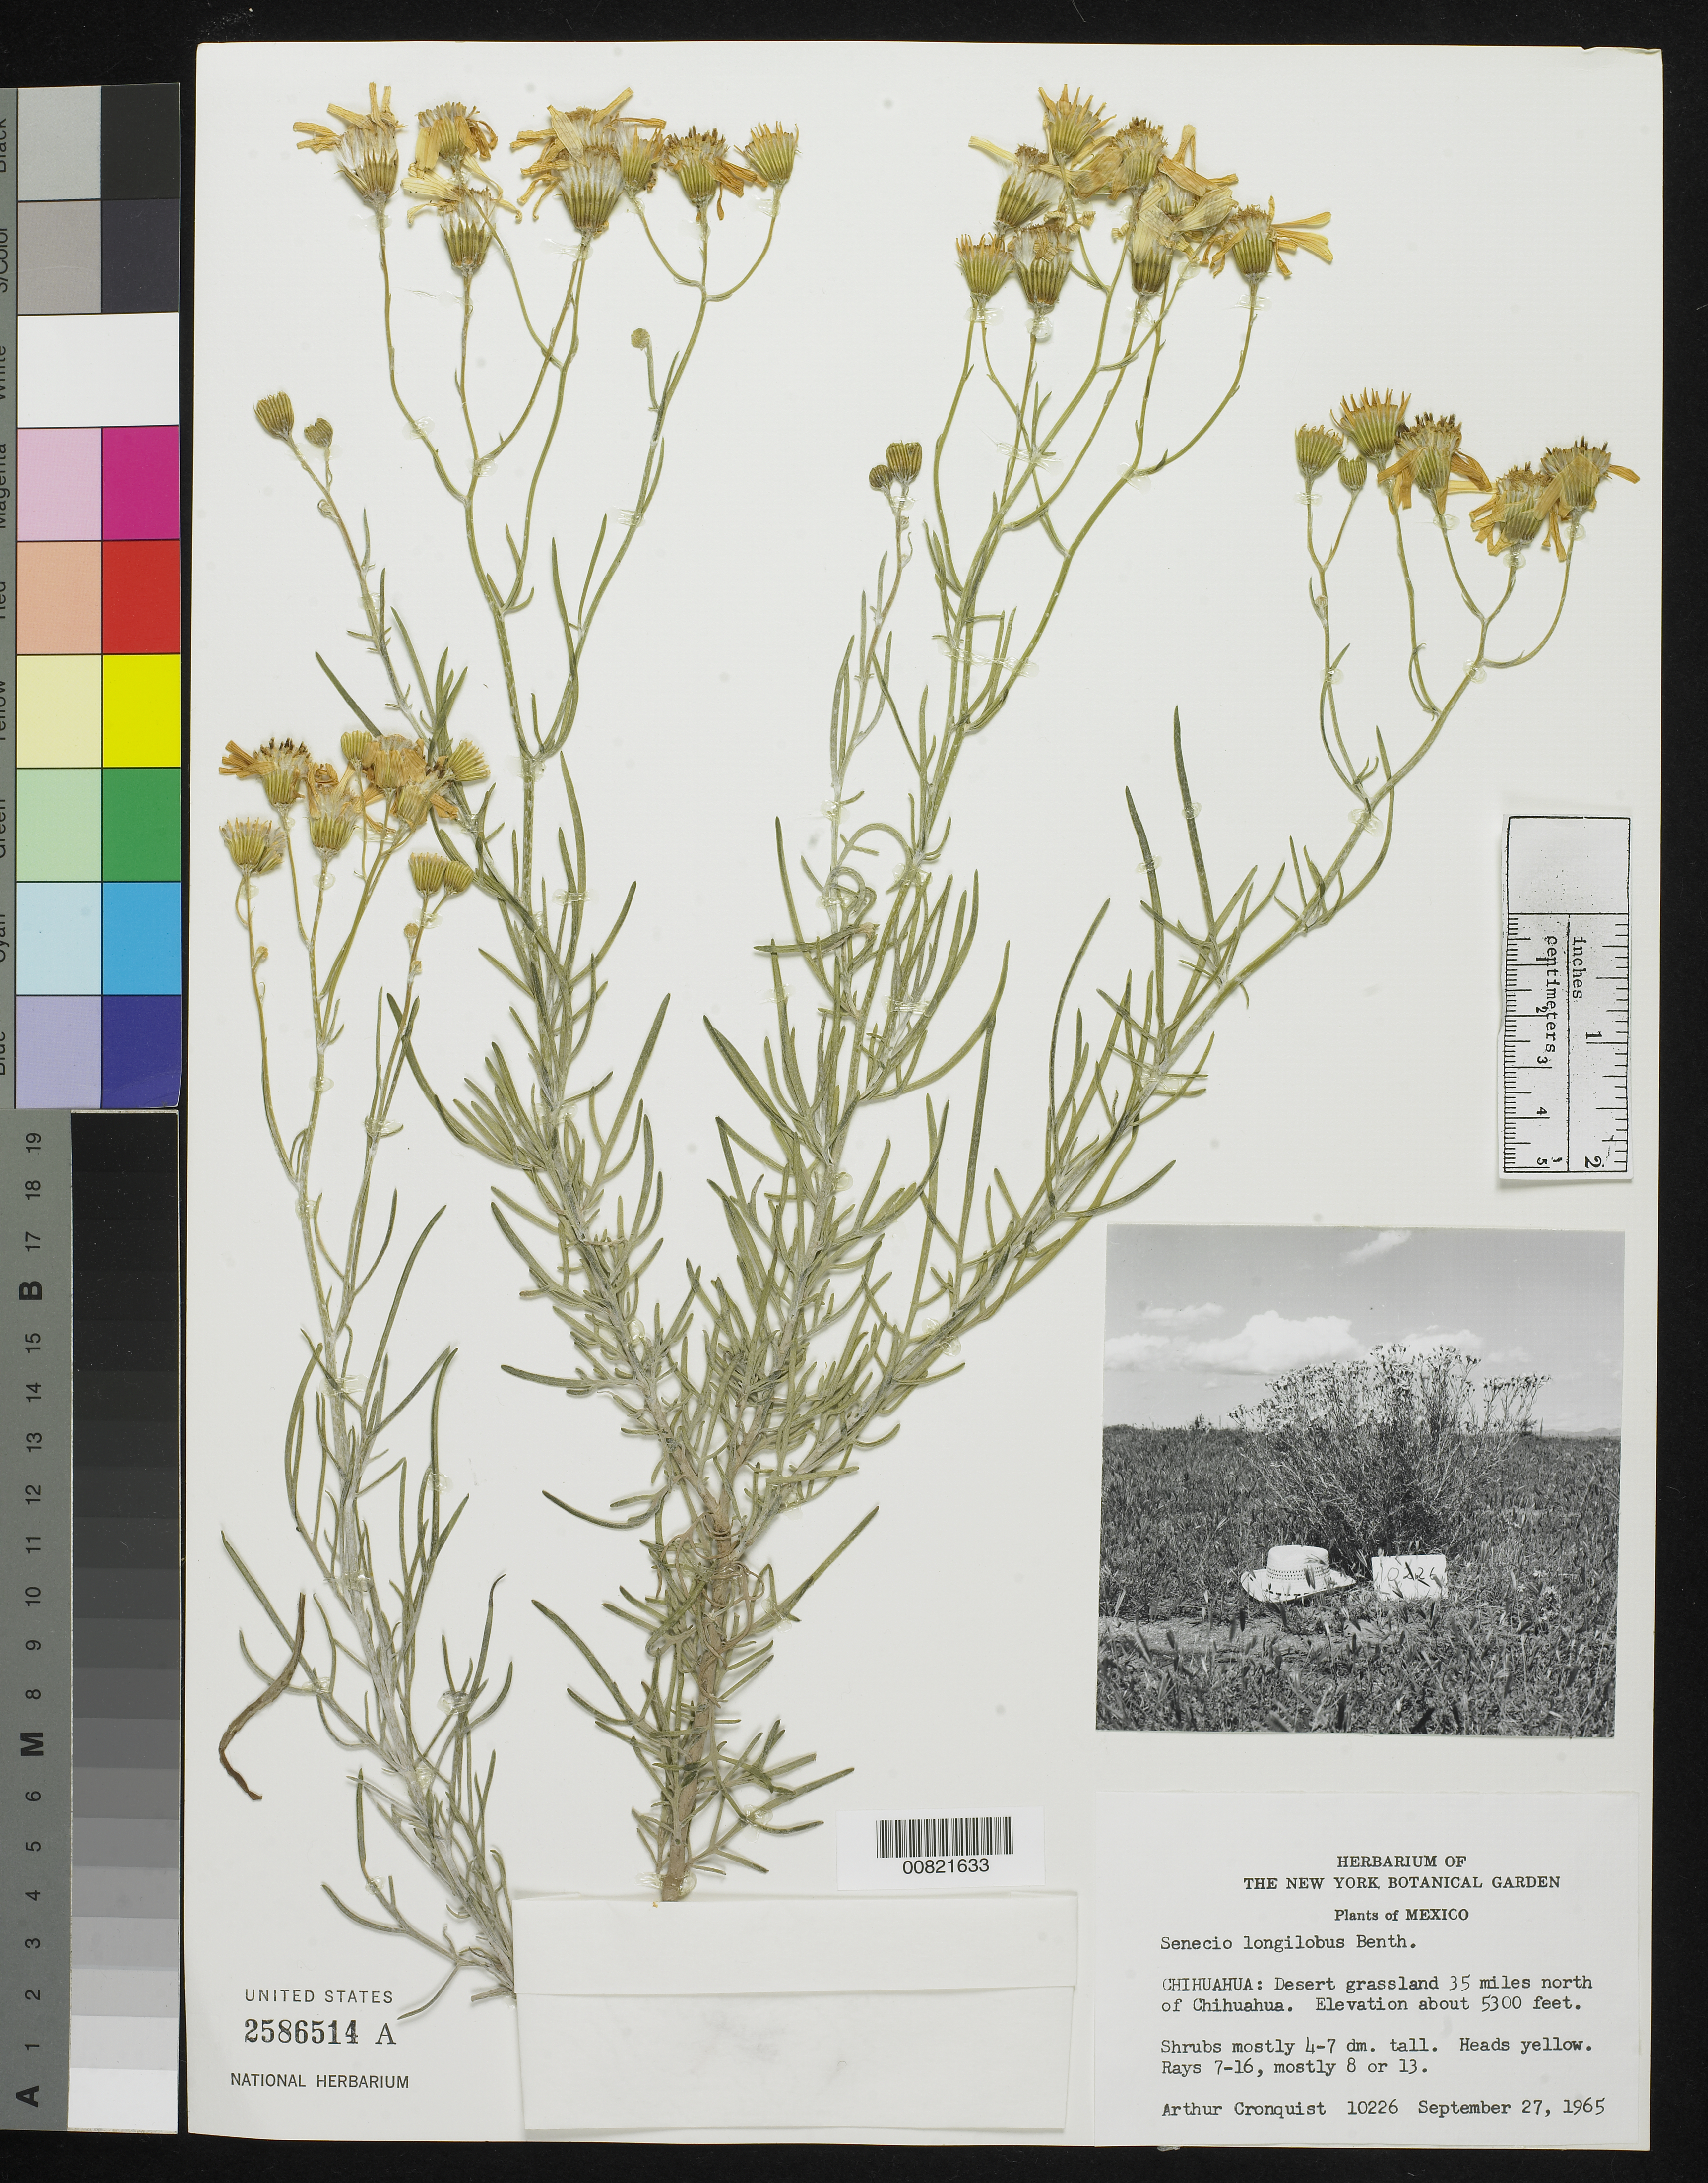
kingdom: Plantae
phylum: Tracheophyta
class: Magnoliopsida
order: Asterales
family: Asteraceae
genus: Senecio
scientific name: Senecio flaccidus var. flaccidus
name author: Less.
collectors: A. J. Cronquist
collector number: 10226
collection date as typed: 27 Sep 1965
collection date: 1965-09-27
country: Mexico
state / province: Chihuahua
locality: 35 miles north of Chihuahua.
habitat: Desert grassland.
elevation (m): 1615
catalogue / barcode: US 2586514A